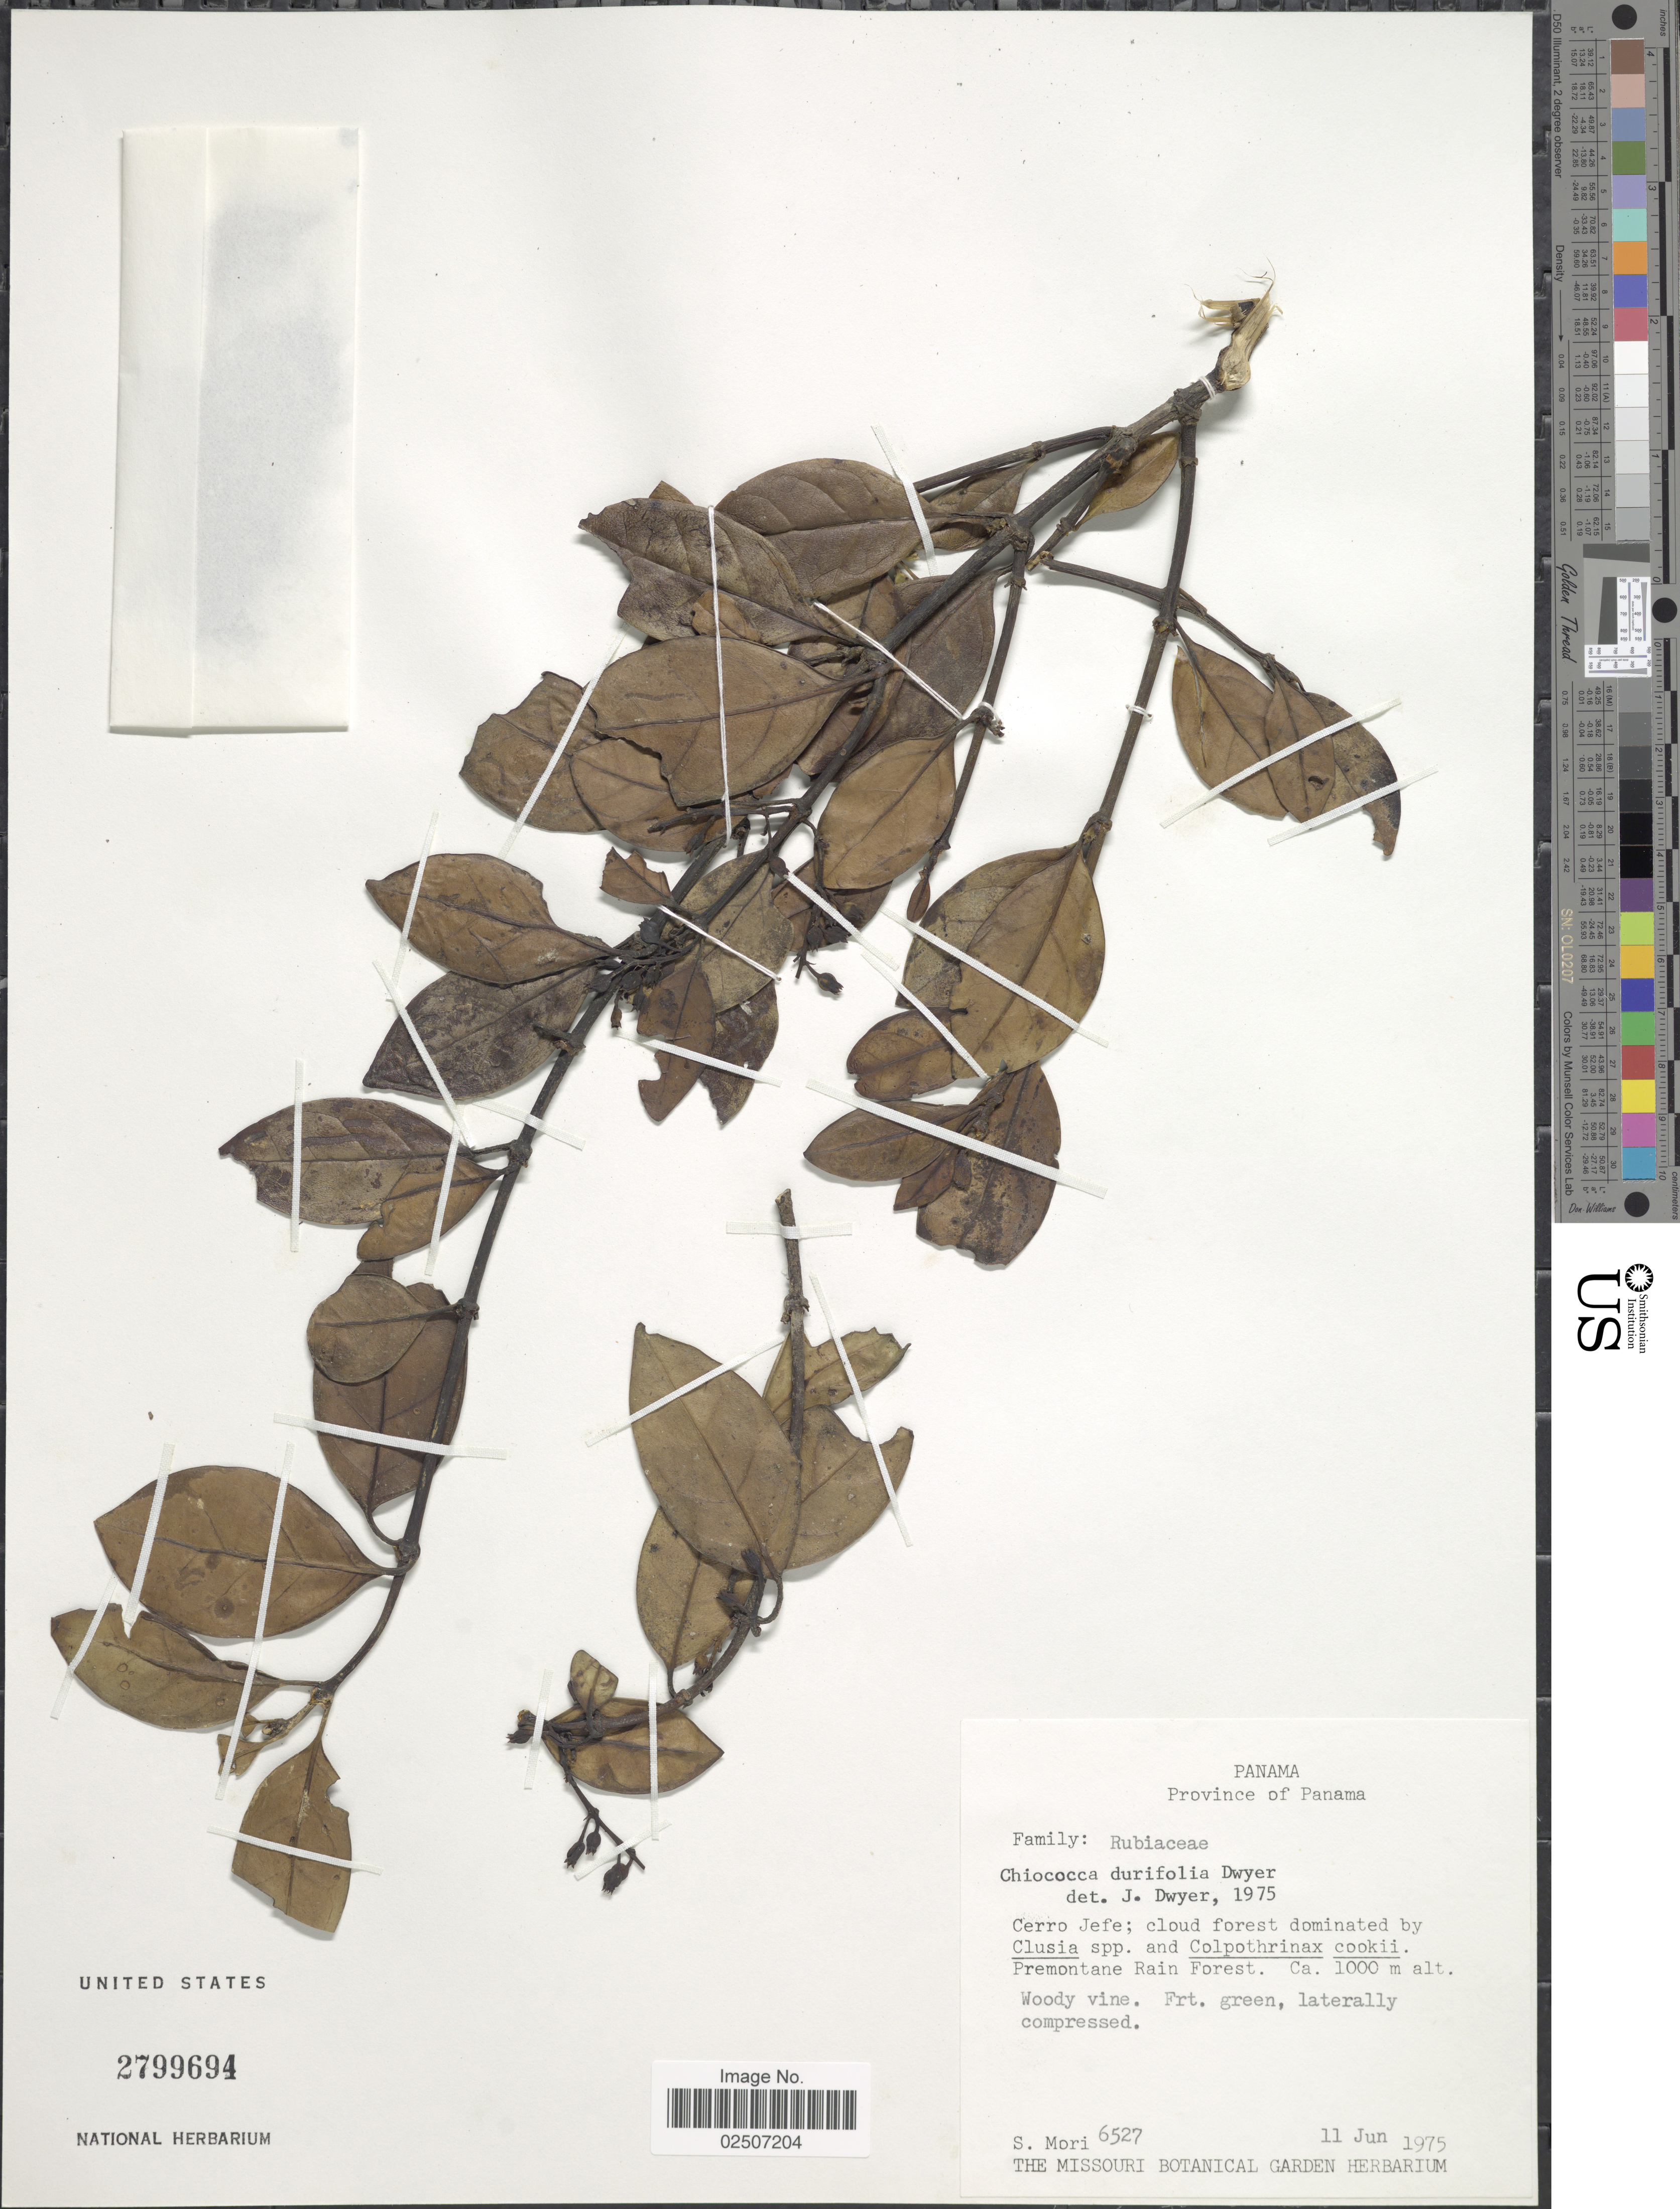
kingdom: Plantae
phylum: Tracheophyta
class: Magnoliopsida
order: Gentianales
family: Rubiaceae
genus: Chiococca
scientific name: Chiococca durifolia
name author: Dwyer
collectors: S. Mori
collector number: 6527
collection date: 1975-06-11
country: Panama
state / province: Panamá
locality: Province of Panama. Cerro Jefe. Premontane Rain Forest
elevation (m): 1000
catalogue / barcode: US 2799694